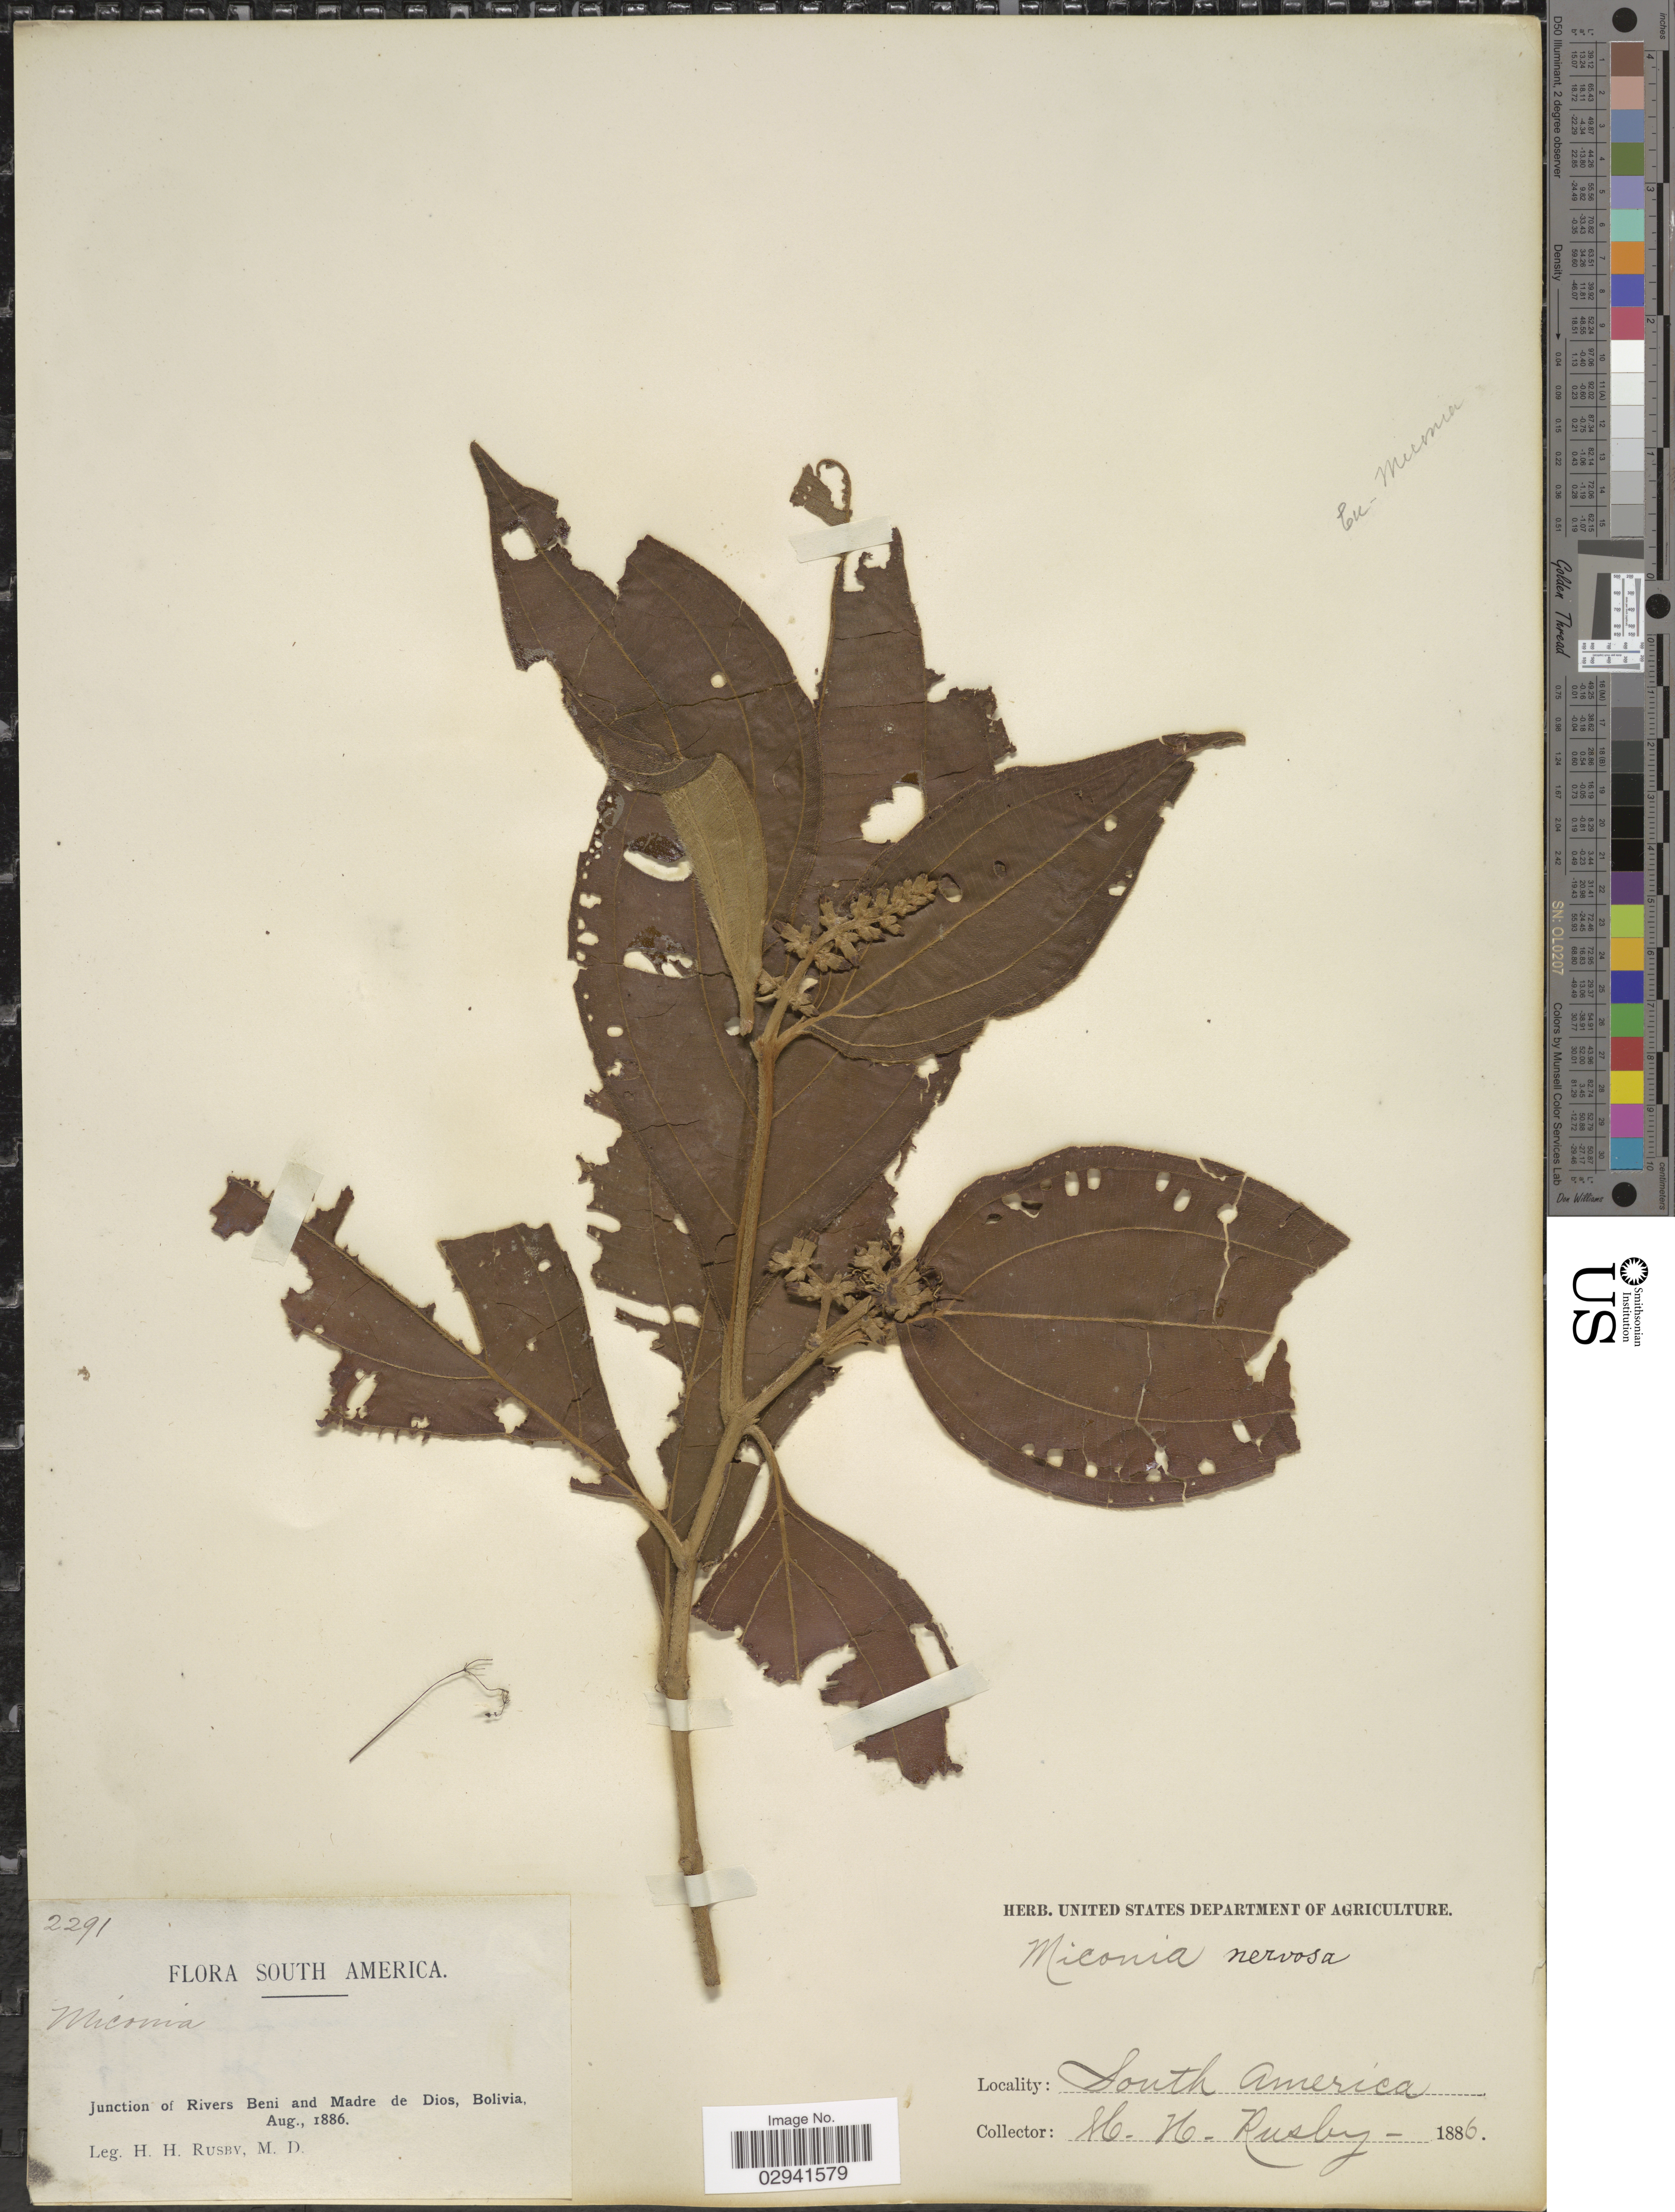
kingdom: Plantae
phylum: Tracheophyta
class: Magnoliopsida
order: Myrtales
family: Melastomataceae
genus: Miconia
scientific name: Miconia nervosa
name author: (Sm.) Triana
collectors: H. H. Rusby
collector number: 2291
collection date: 1886-08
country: Bolivia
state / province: Beni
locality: Junction of Rivers Beni and Madre de Dios